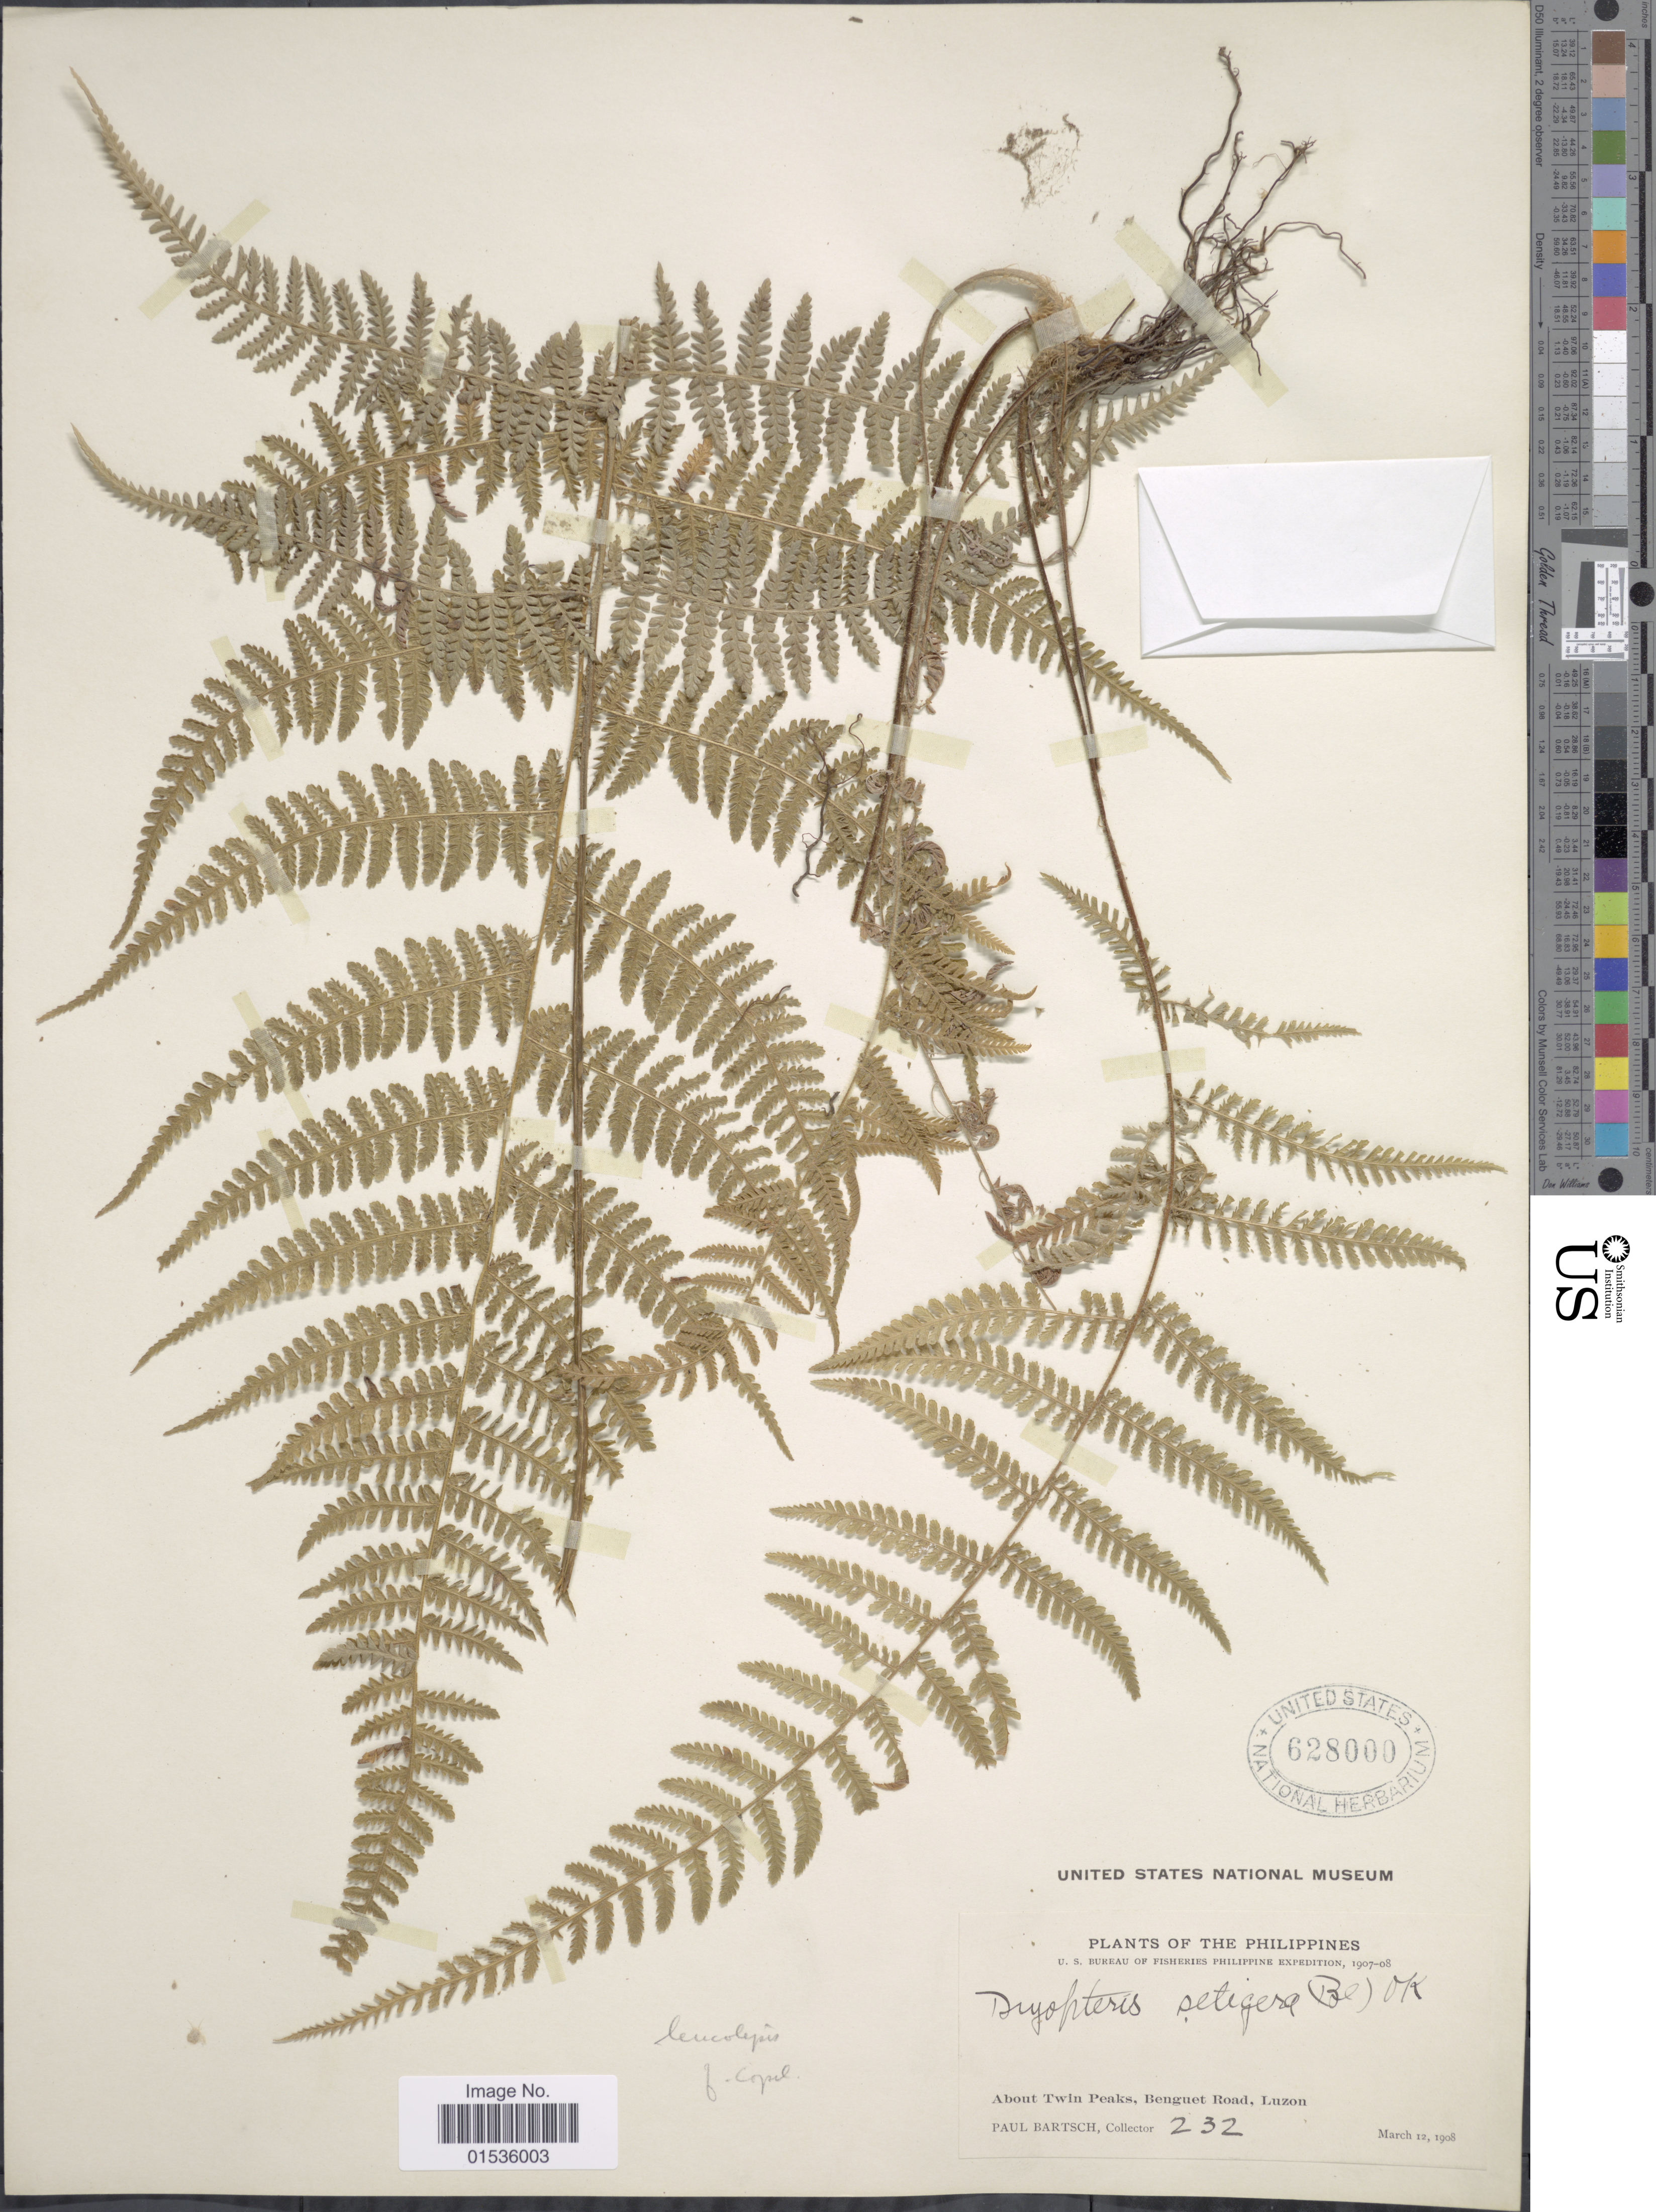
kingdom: Plantae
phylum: Tracheophyta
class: Polypodiopsida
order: Polypodiales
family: Thelypteridaceae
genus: Macrothelypteris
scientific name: Macrothelypteris polypodioides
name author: (Hook.) Holttum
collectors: P. Bartsch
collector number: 232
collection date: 1908-03-12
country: Philippines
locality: Philippines, About Twin Peaks, Benguet Road, Luzon.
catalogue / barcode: US 628000